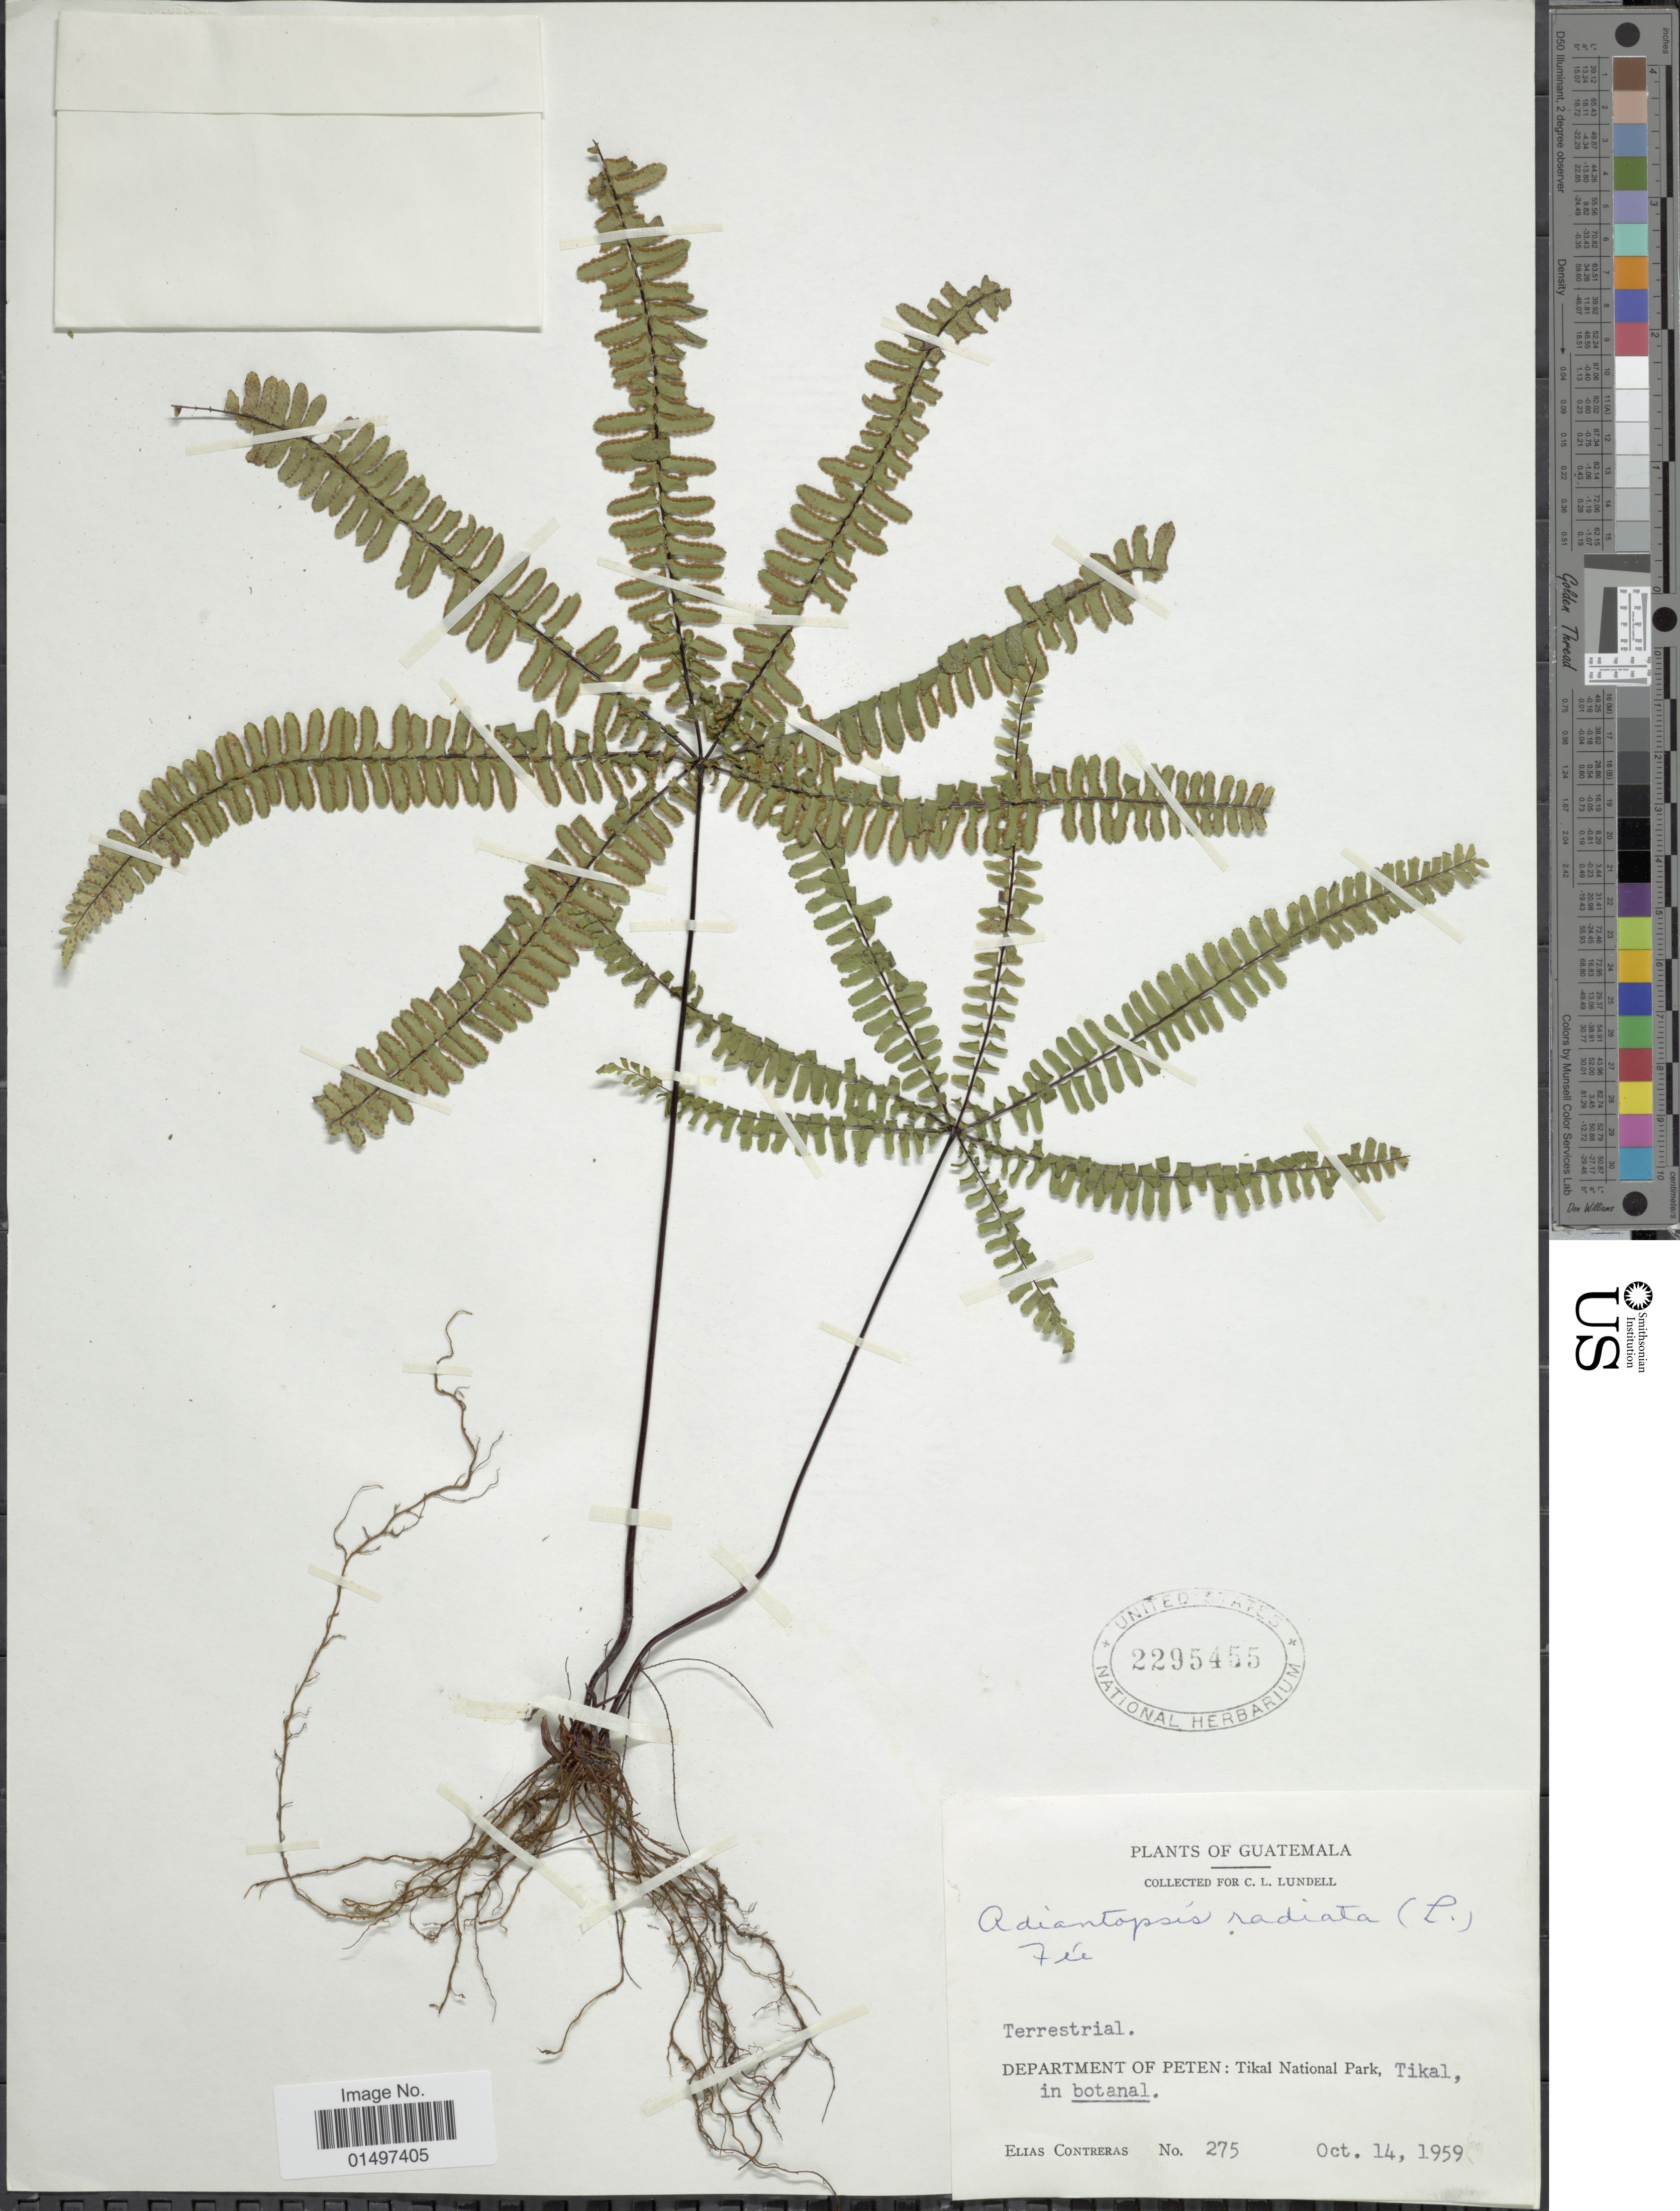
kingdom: Plantae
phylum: Tracheophyta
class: Polypodiopsida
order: Polypodiales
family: Pteridaceae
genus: Adiantopsis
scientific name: Adiantopsis radiata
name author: (L.) Fée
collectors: E. Contreras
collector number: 275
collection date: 1959-10-14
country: Guatemala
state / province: El Petén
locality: Department of Peten: Tikal National Park, Tikal.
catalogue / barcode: US 2295455